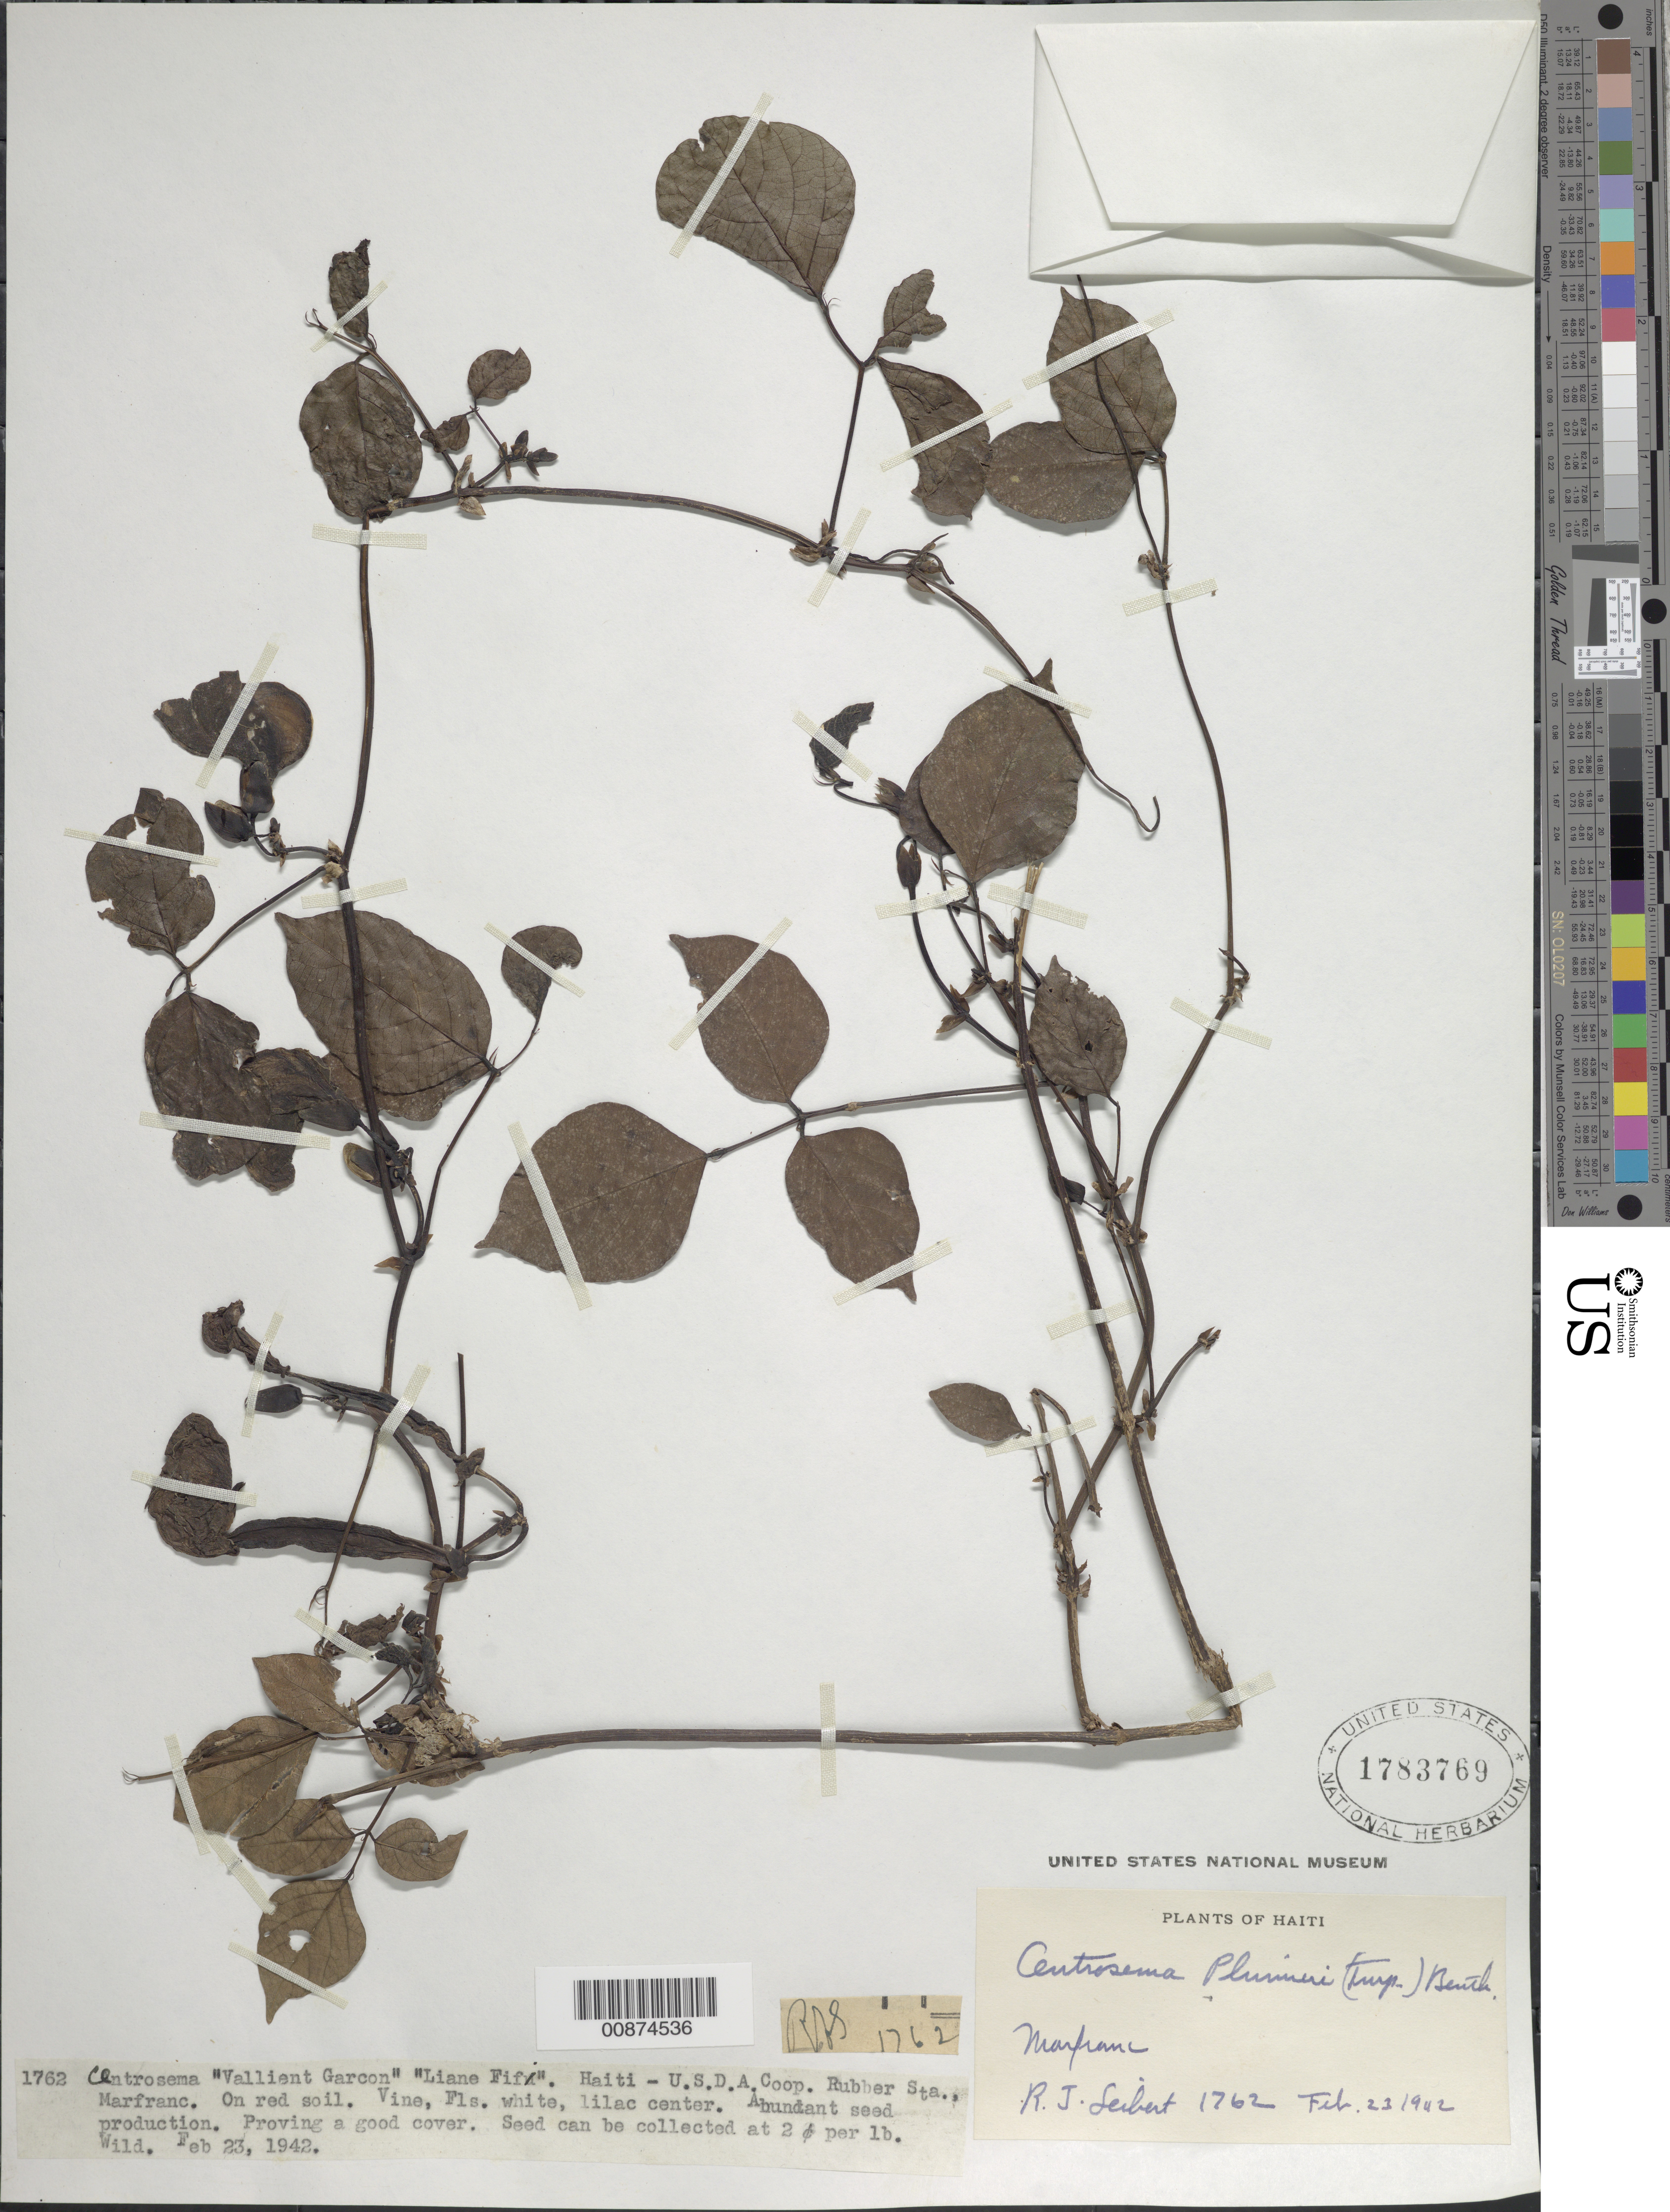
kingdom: Plantae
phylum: Tracheophyta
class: Magnoliopsida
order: Fabales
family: Fabaceae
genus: Centrosema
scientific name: Centrosema plumieri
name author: (Turpin ex Pers.) Benth.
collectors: R. J. Seibert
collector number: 1762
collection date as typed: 23 Feb 1942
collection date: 1942-02-23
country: Haiti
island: Hispaniola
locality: U.S.D.A. Cooperative Rubber Sta., Marfranc.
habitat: On red soil.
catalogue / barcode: US 1783769